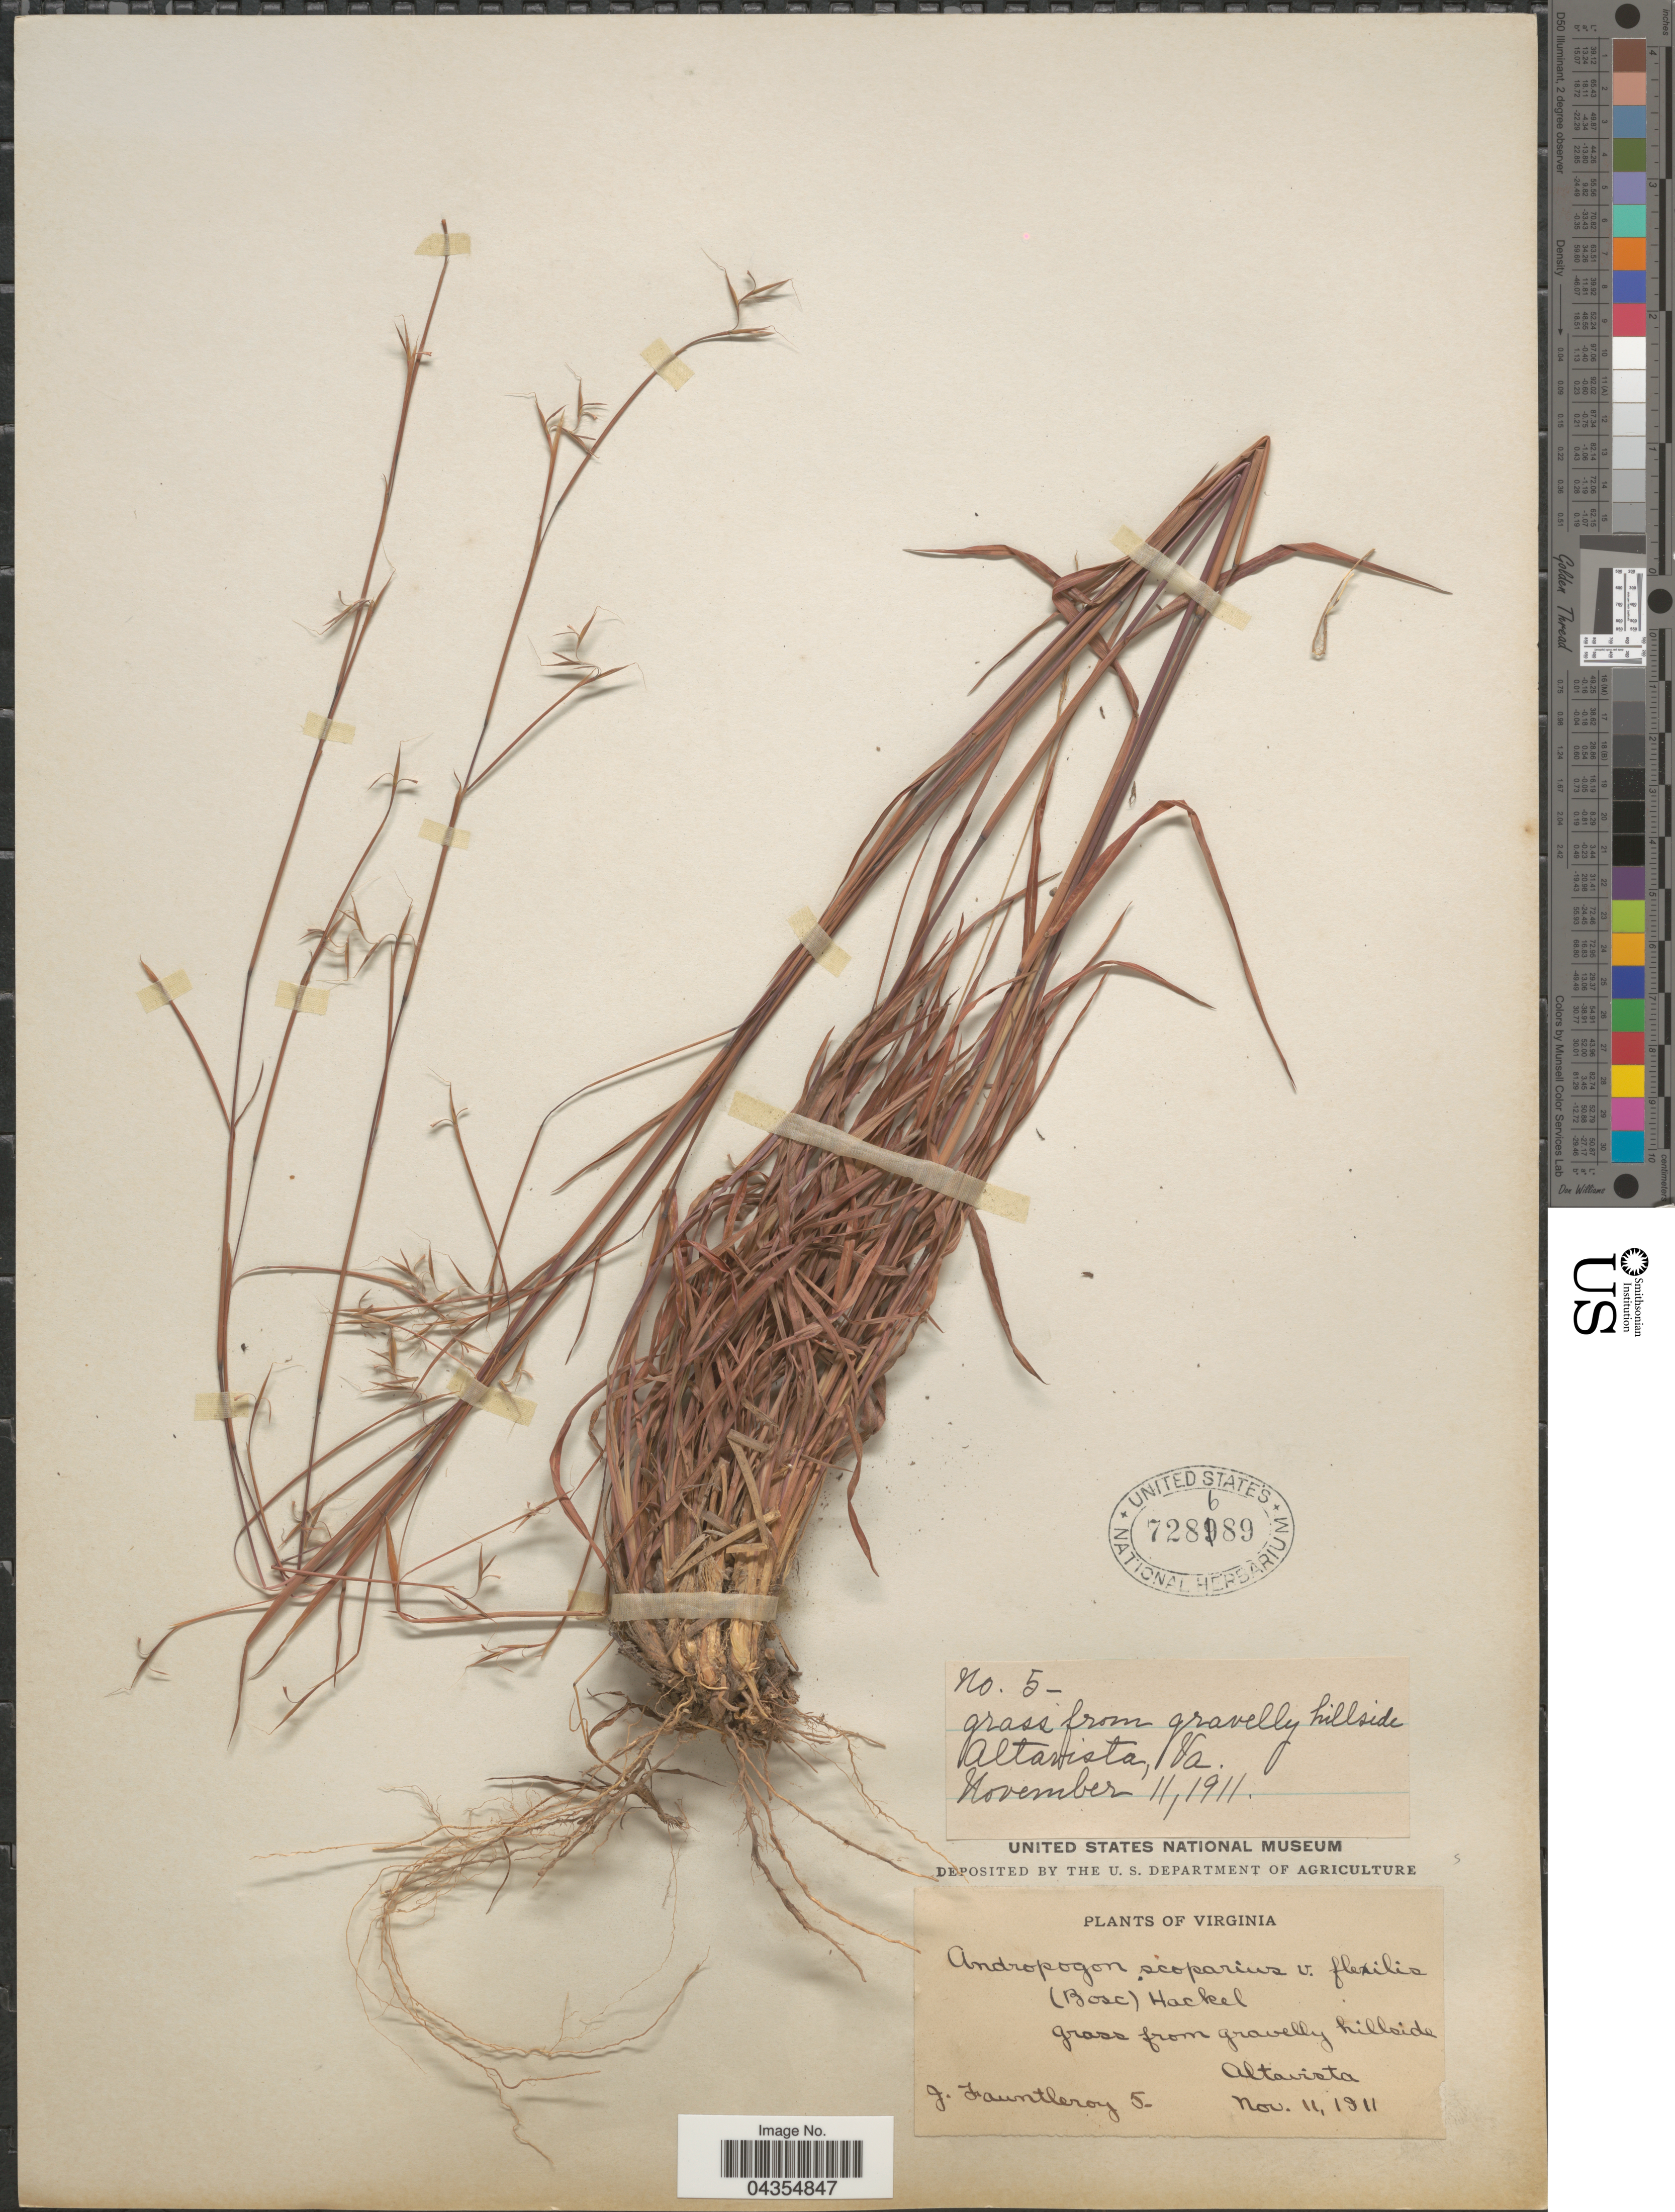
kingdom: Plantae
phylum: Tracheophyta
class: Liliopsida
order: Poales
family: Poaceae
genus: Schizachyrium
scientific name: Schizachyrium sanguineum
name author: (Retz.) Alston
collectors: J. Fauntleroy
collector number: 5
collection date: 1911-11-11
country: United States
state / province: Virginia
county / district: Campbell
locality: Altavista.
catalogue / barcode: US 728689